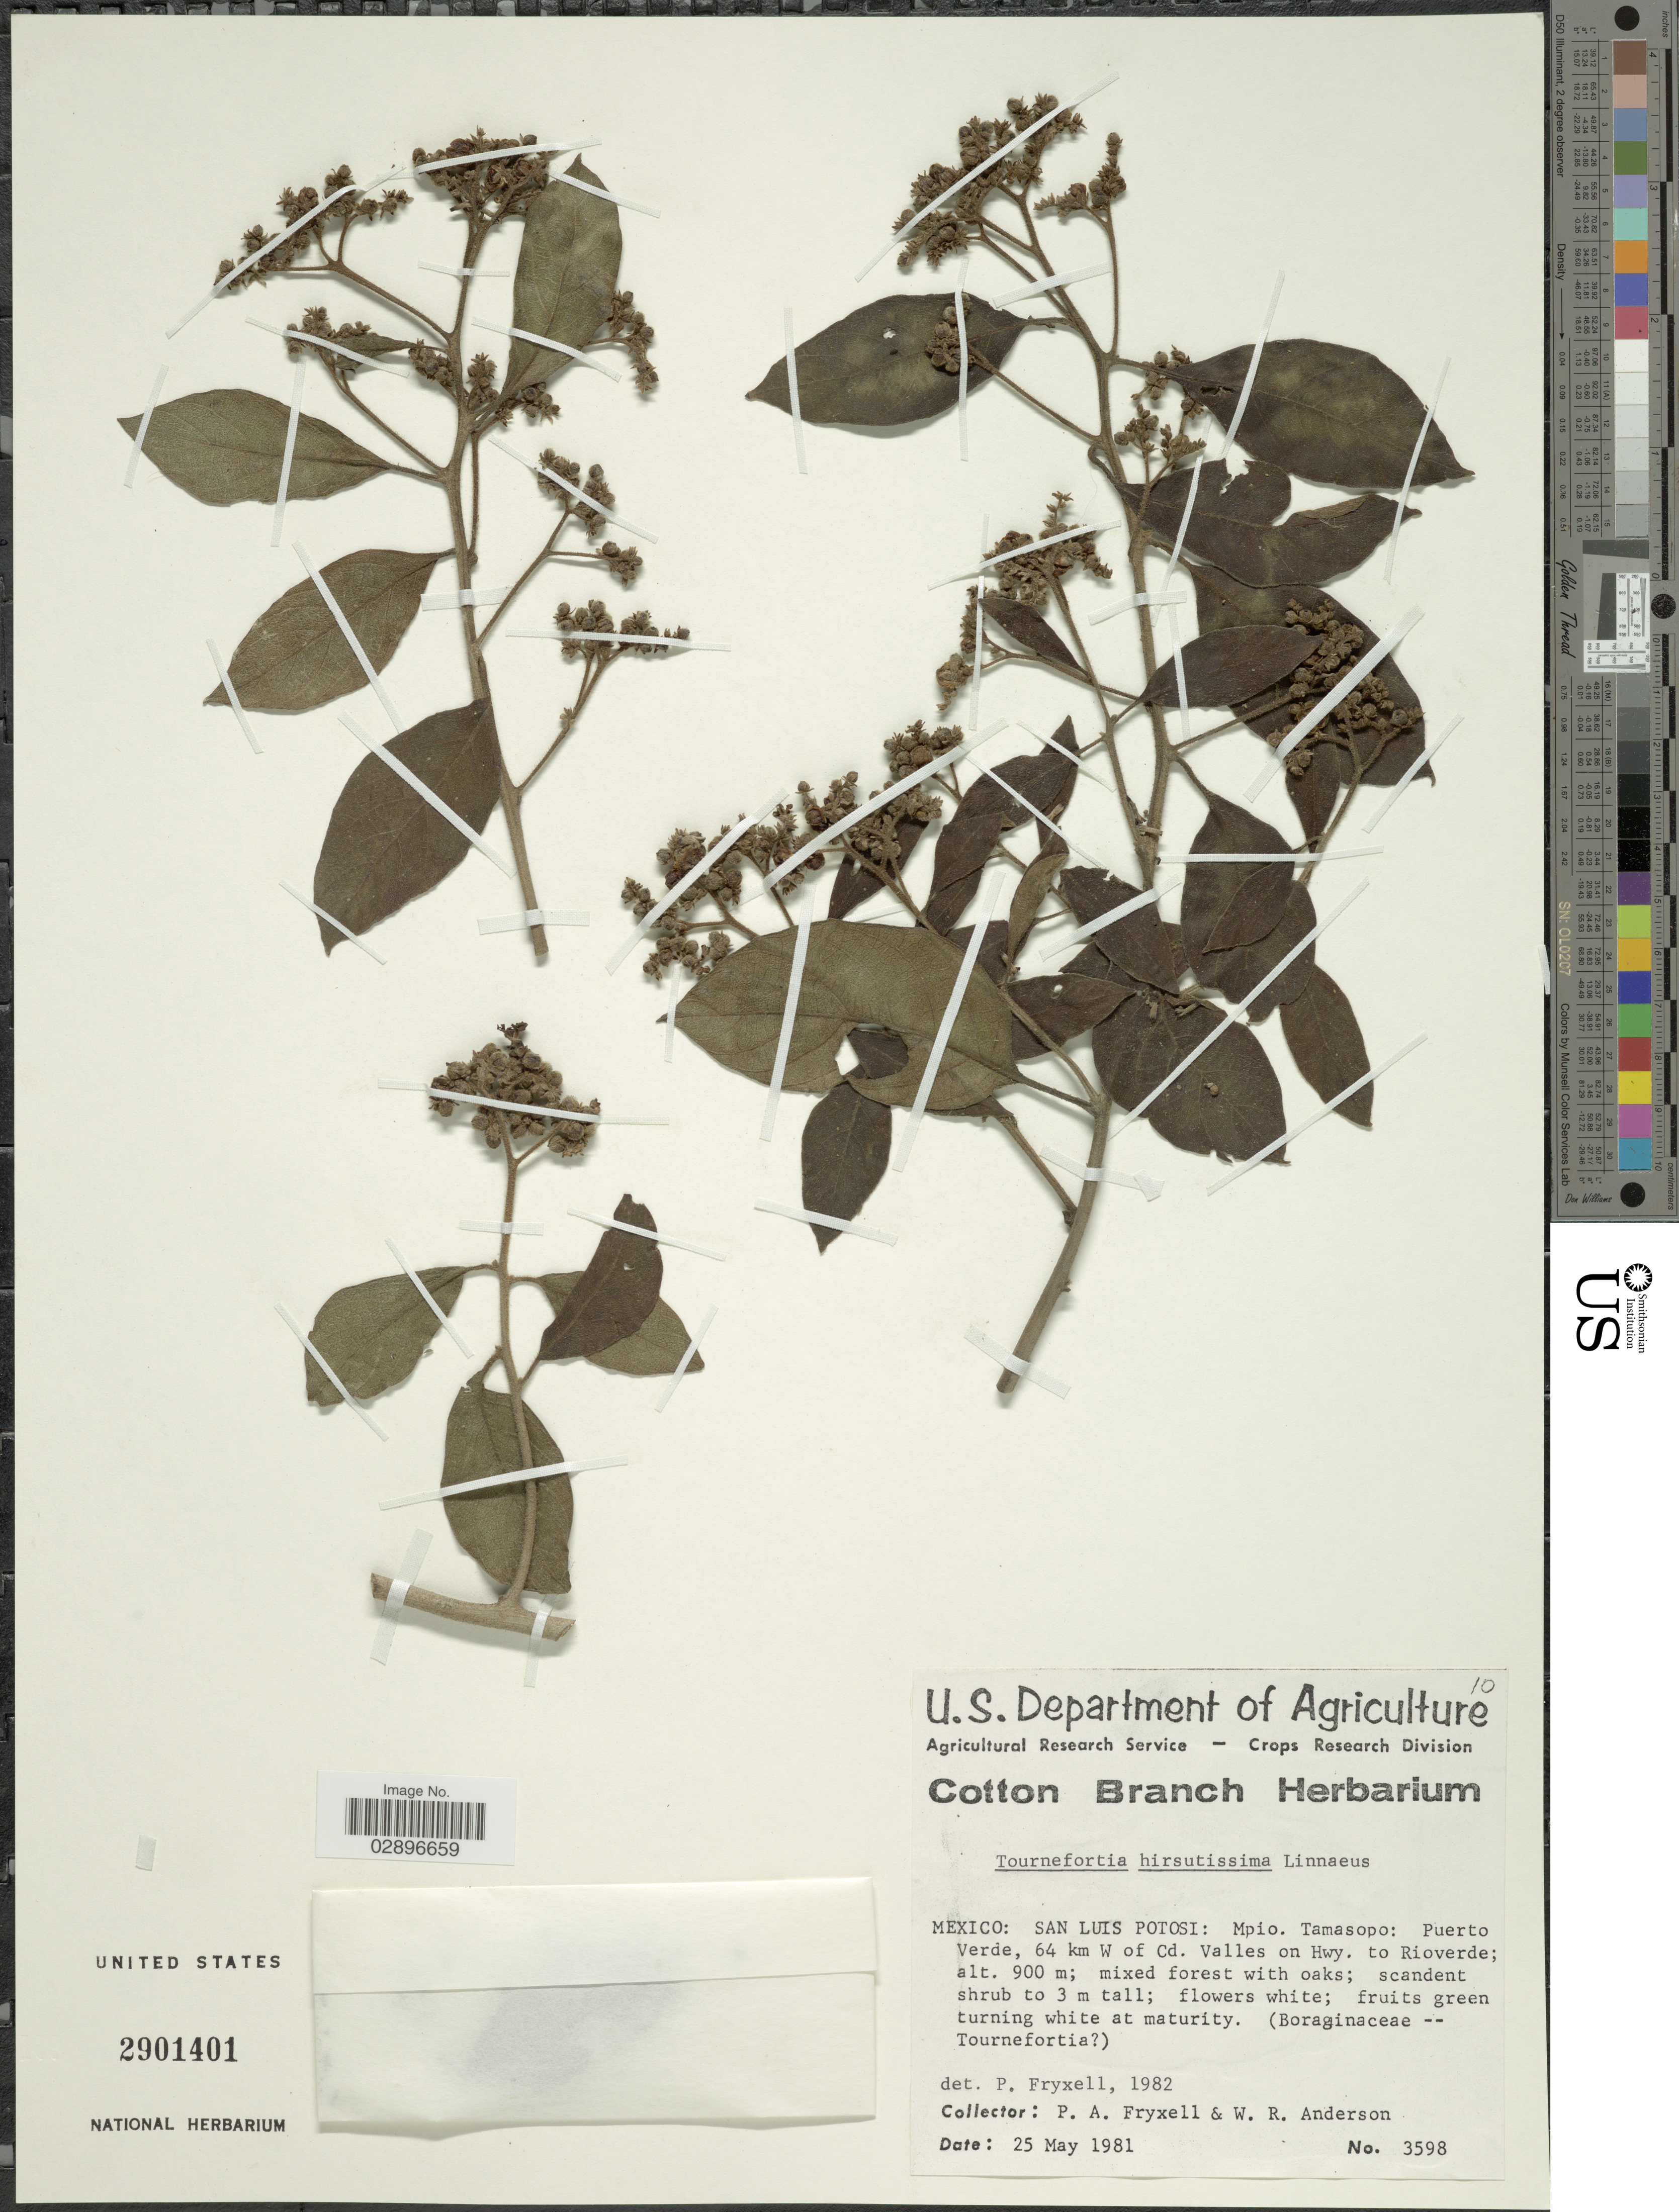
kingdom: Plantae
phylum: Tracheophyta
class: Magnoliopsida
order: Boraginales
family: Heliotropiaceae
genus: Tournefortia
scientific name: Tournefortia hirsutissima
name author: L.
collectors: P. A. Fryxell & W. Anderson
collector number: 3598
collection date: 1981-05-25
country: Mexico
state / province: San Luis Potosí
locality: Mpio. Tamasopo: Puerto Verde, 64 km W of Cd. Valles on Hwy. to Rioverde.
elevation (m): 900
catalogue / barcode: US 2901401